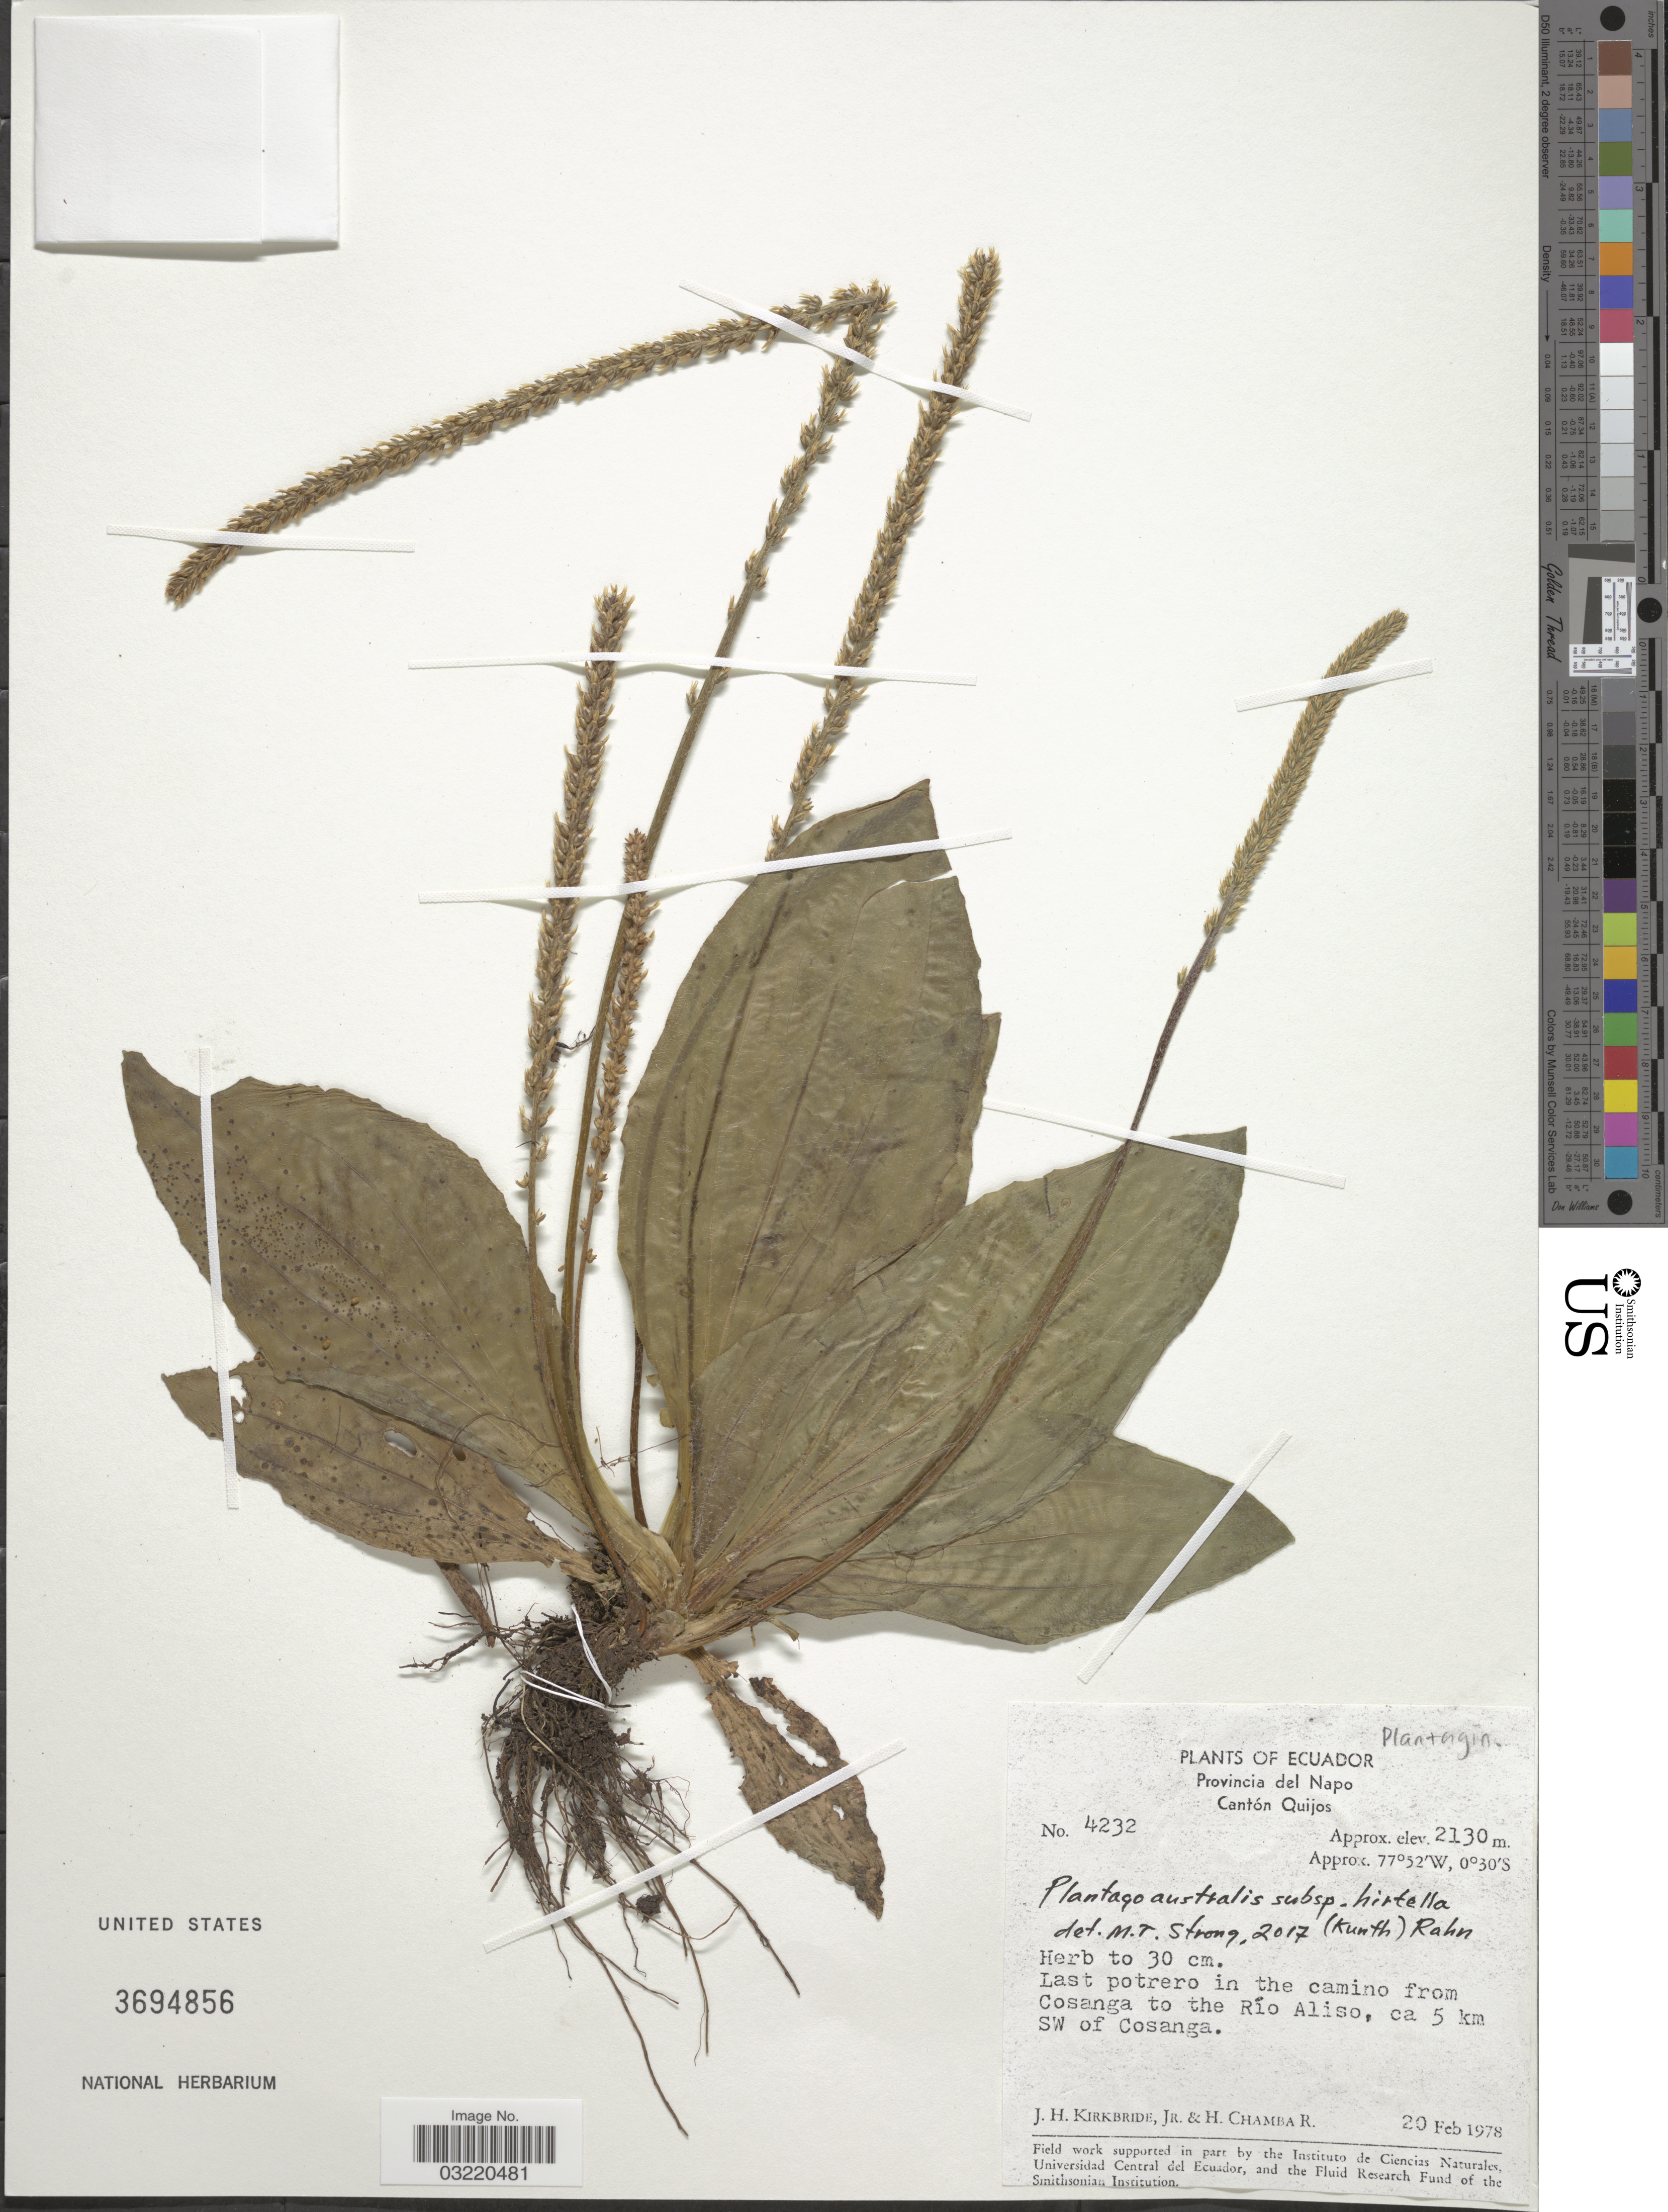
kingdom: Plantae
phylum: Tracheophyta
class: Magnoliopsida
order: Lamiales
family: Plantaginaceae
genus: Plantago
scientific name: Plantago australis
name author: Lam.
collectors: J. H. Kirkbride & H. Chamba R.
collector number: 4232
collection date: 1978-02-20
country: Ecuador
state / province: Napo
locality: Cantón Quijos. Last potrero in the camino from Cosanga to the Río Aliso, ca 5 km SW of Cosanga.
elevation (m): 2130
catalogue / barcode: US 3694856